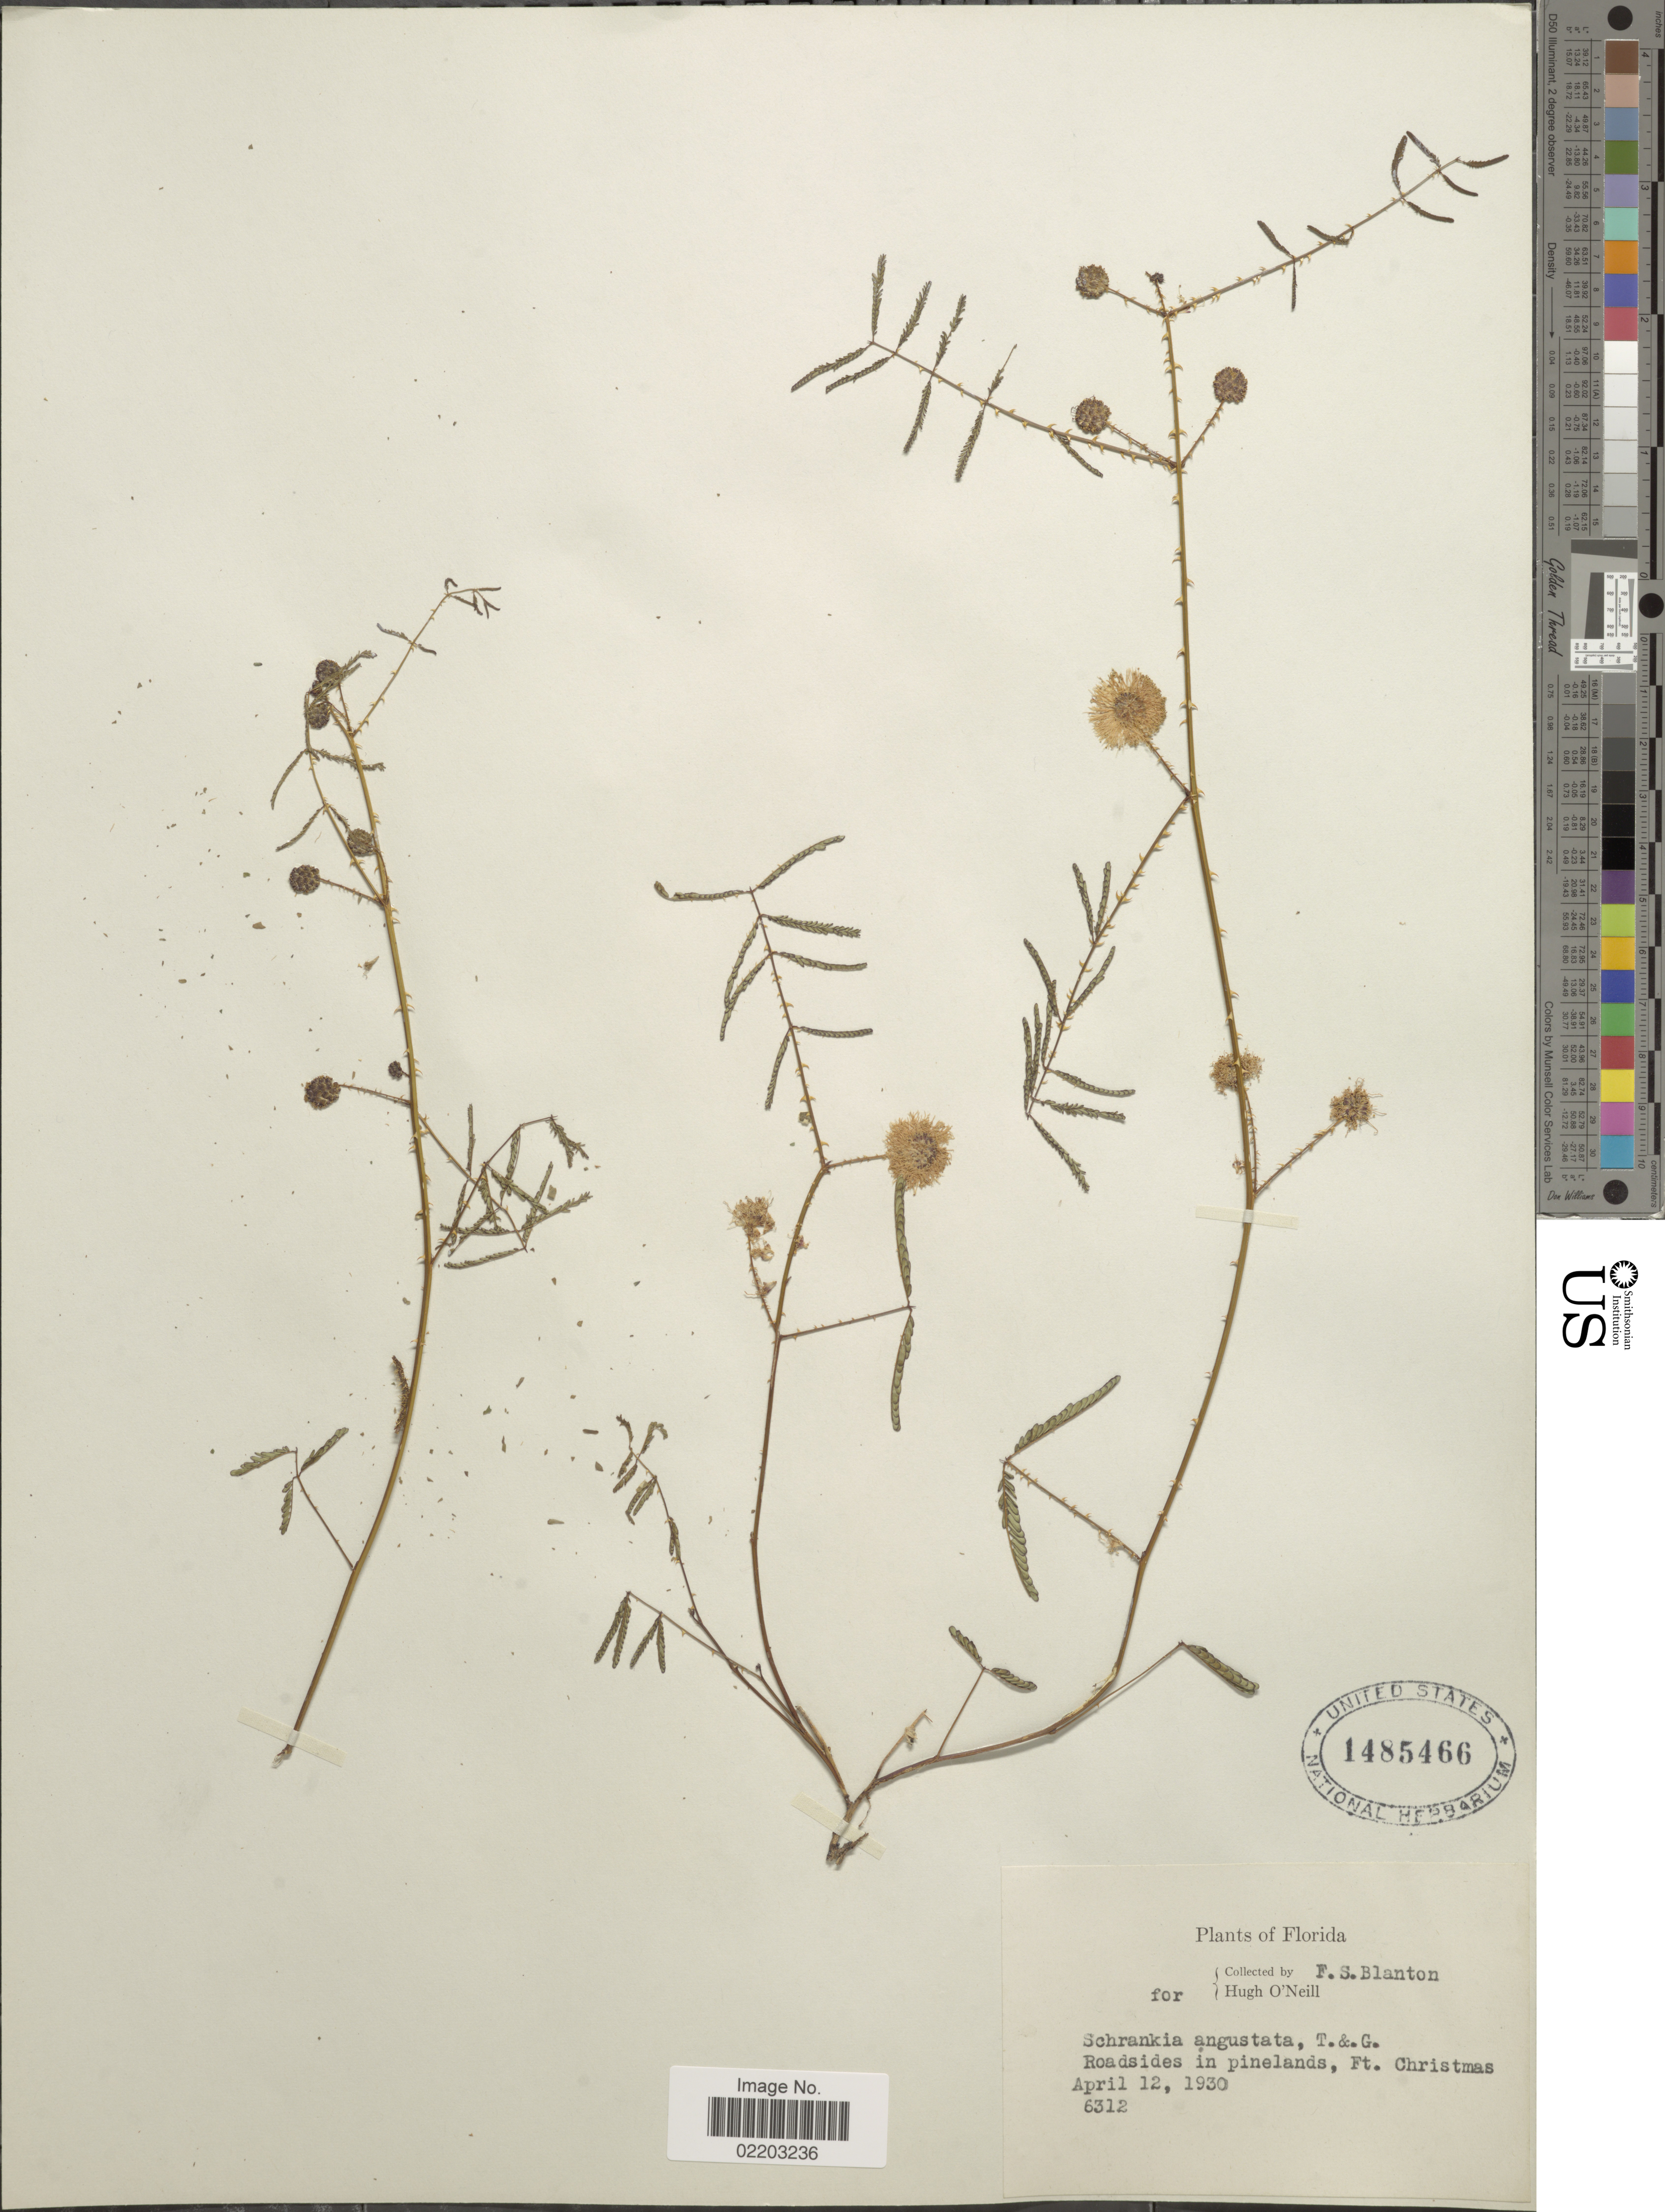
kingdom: Plantae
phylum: Tracheophyta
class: Magnoliopsida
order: Fabales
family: Fabaceae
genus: Mimosa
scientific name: Mimosa floridana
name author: (Chapm.) Weakley & Flores-Cruz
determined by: Strong, M. T., (US), Smithsonian Institution - National Museum of Natural History (UNITED STATES)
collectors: F. S. Blanton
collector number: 6312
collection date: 1930-04-12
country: United States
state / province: Florida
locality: Roadsides in pinelands, Ft Christmas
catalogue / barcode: US 1485466